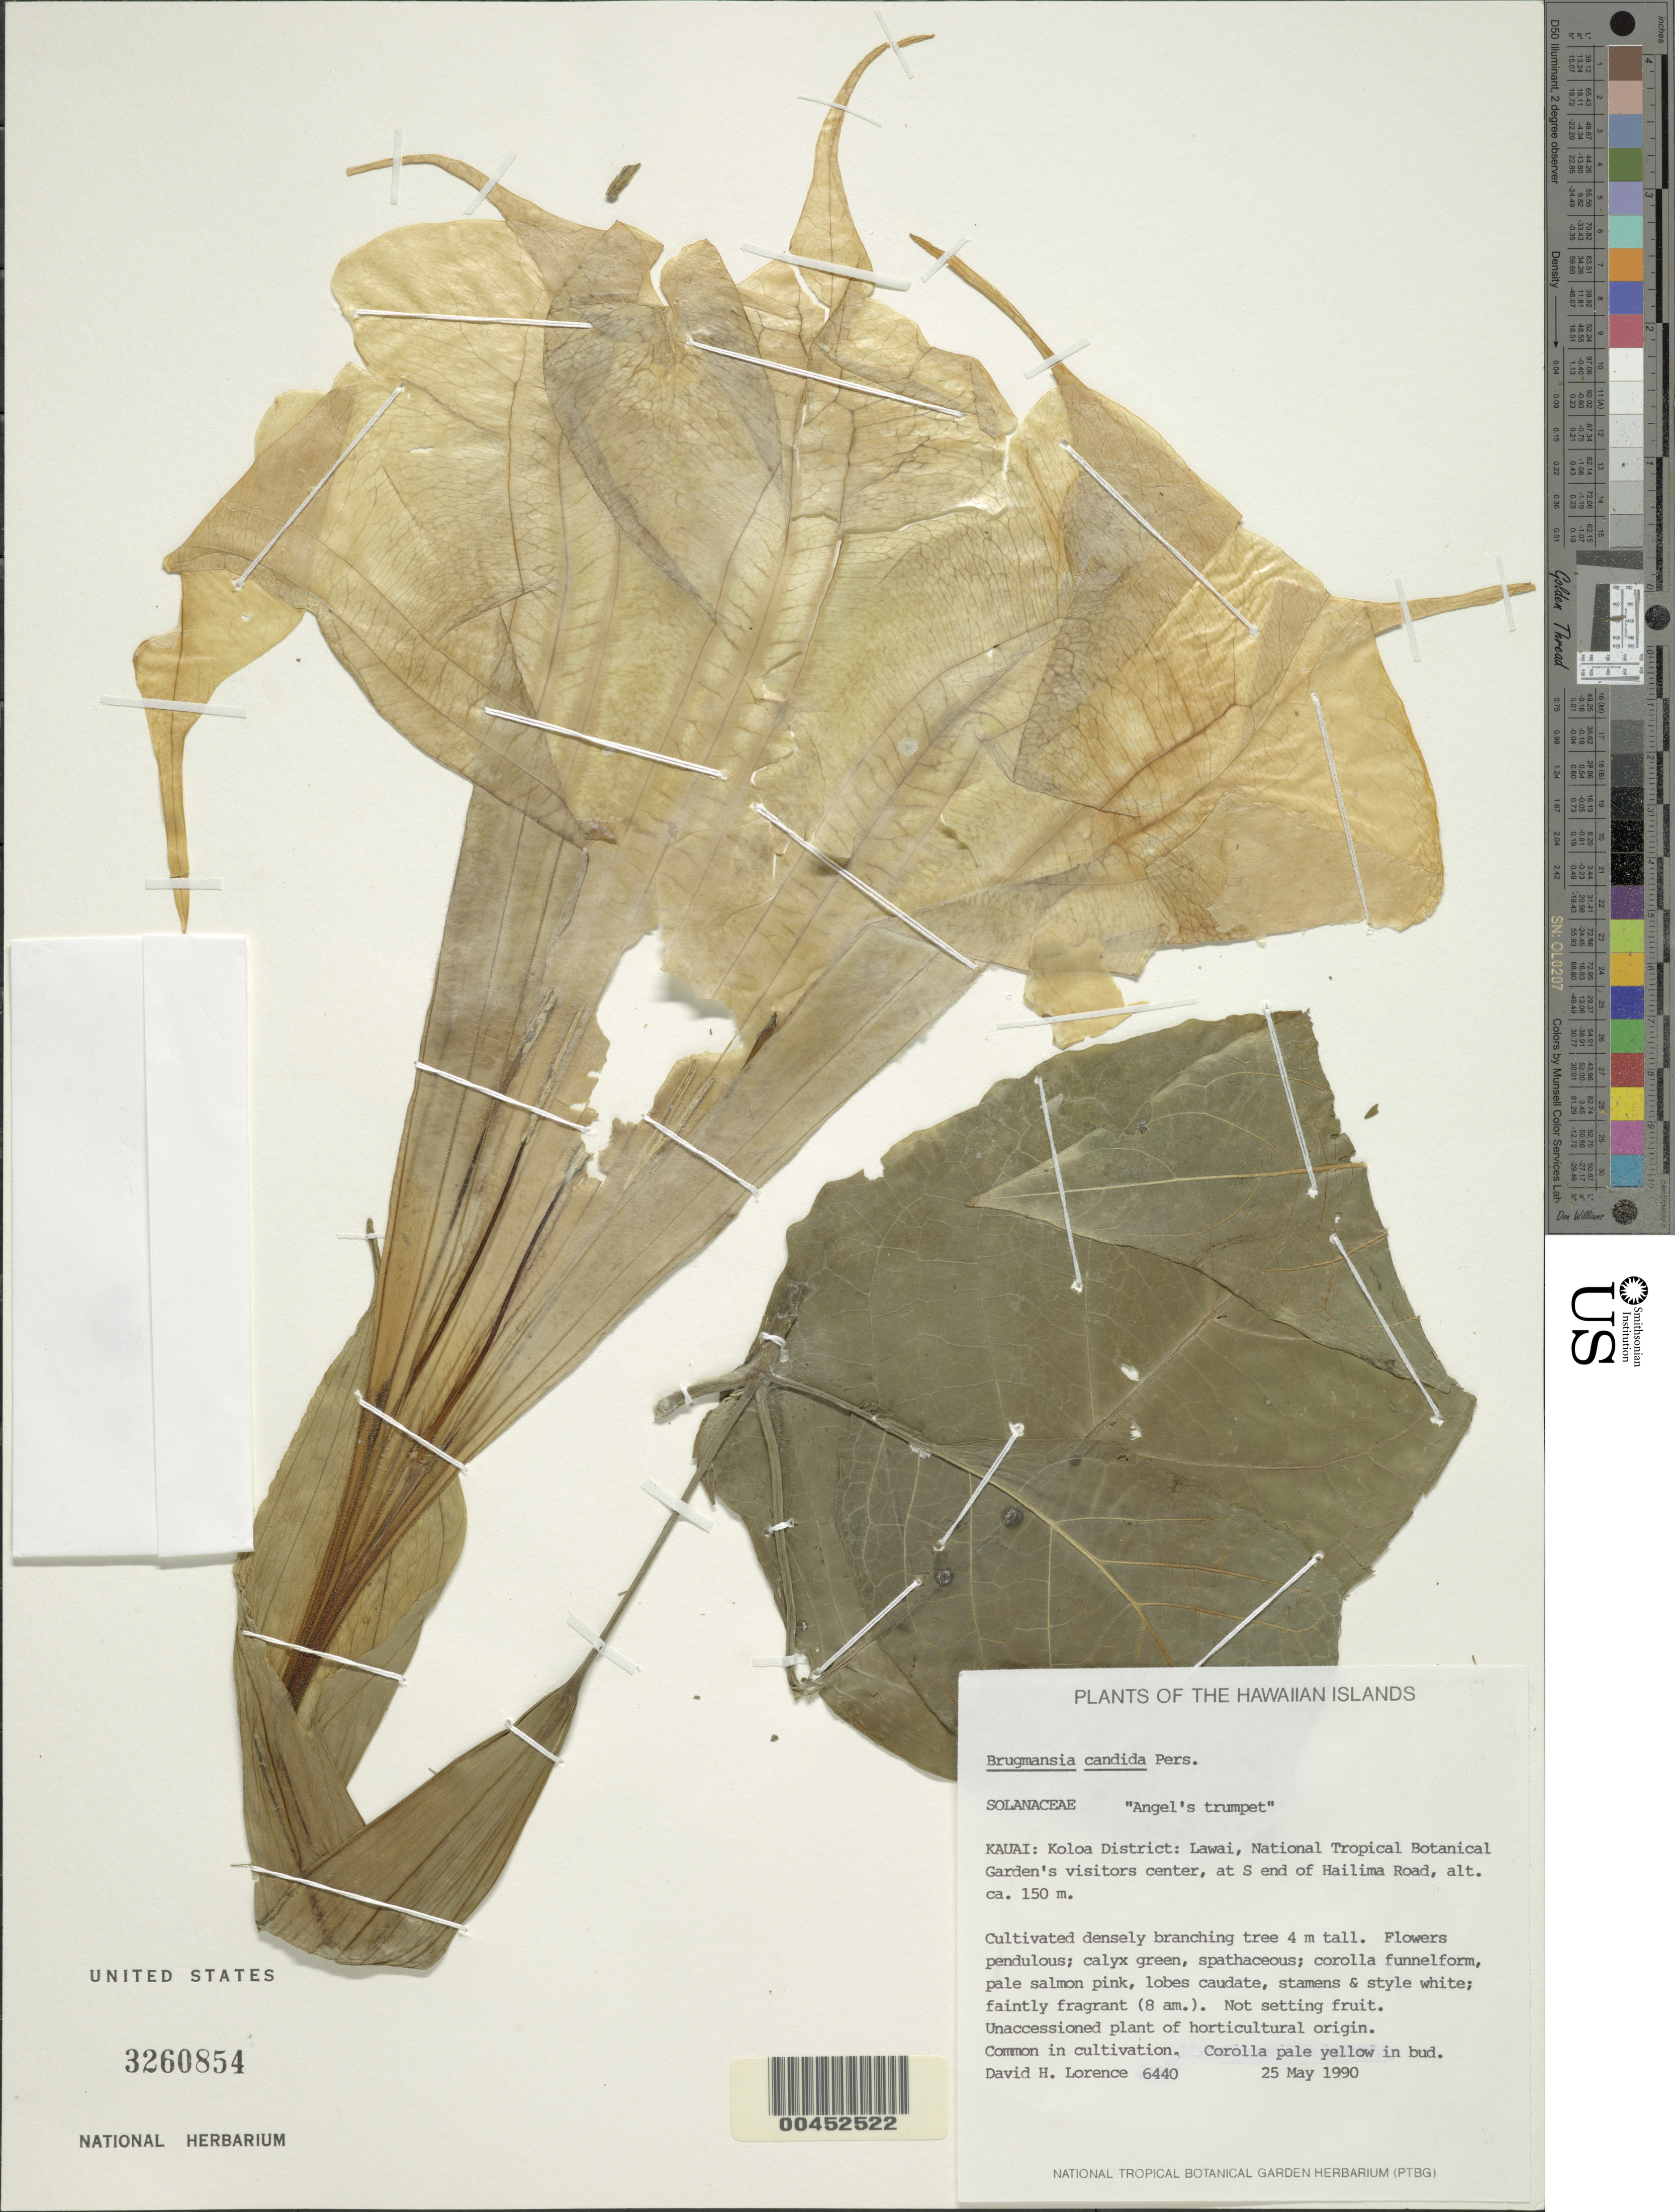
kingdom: Plantae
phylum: Tracheophyta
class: Magnoliopsida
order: Solanales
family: Solanaceae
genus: Brugmansia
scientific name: Brugmansia candida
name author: Pers.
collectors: D. Lorence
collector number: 6440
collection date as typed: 25 May 1990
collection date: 1990-05-25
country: United States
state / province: Hawaii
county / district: Kauai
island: Kaua'i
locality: Koloa District: Lawai, National Tropical Botanical Garden's visitor center, at S end of Hailima Road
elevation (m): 150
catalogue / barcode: US 3260854